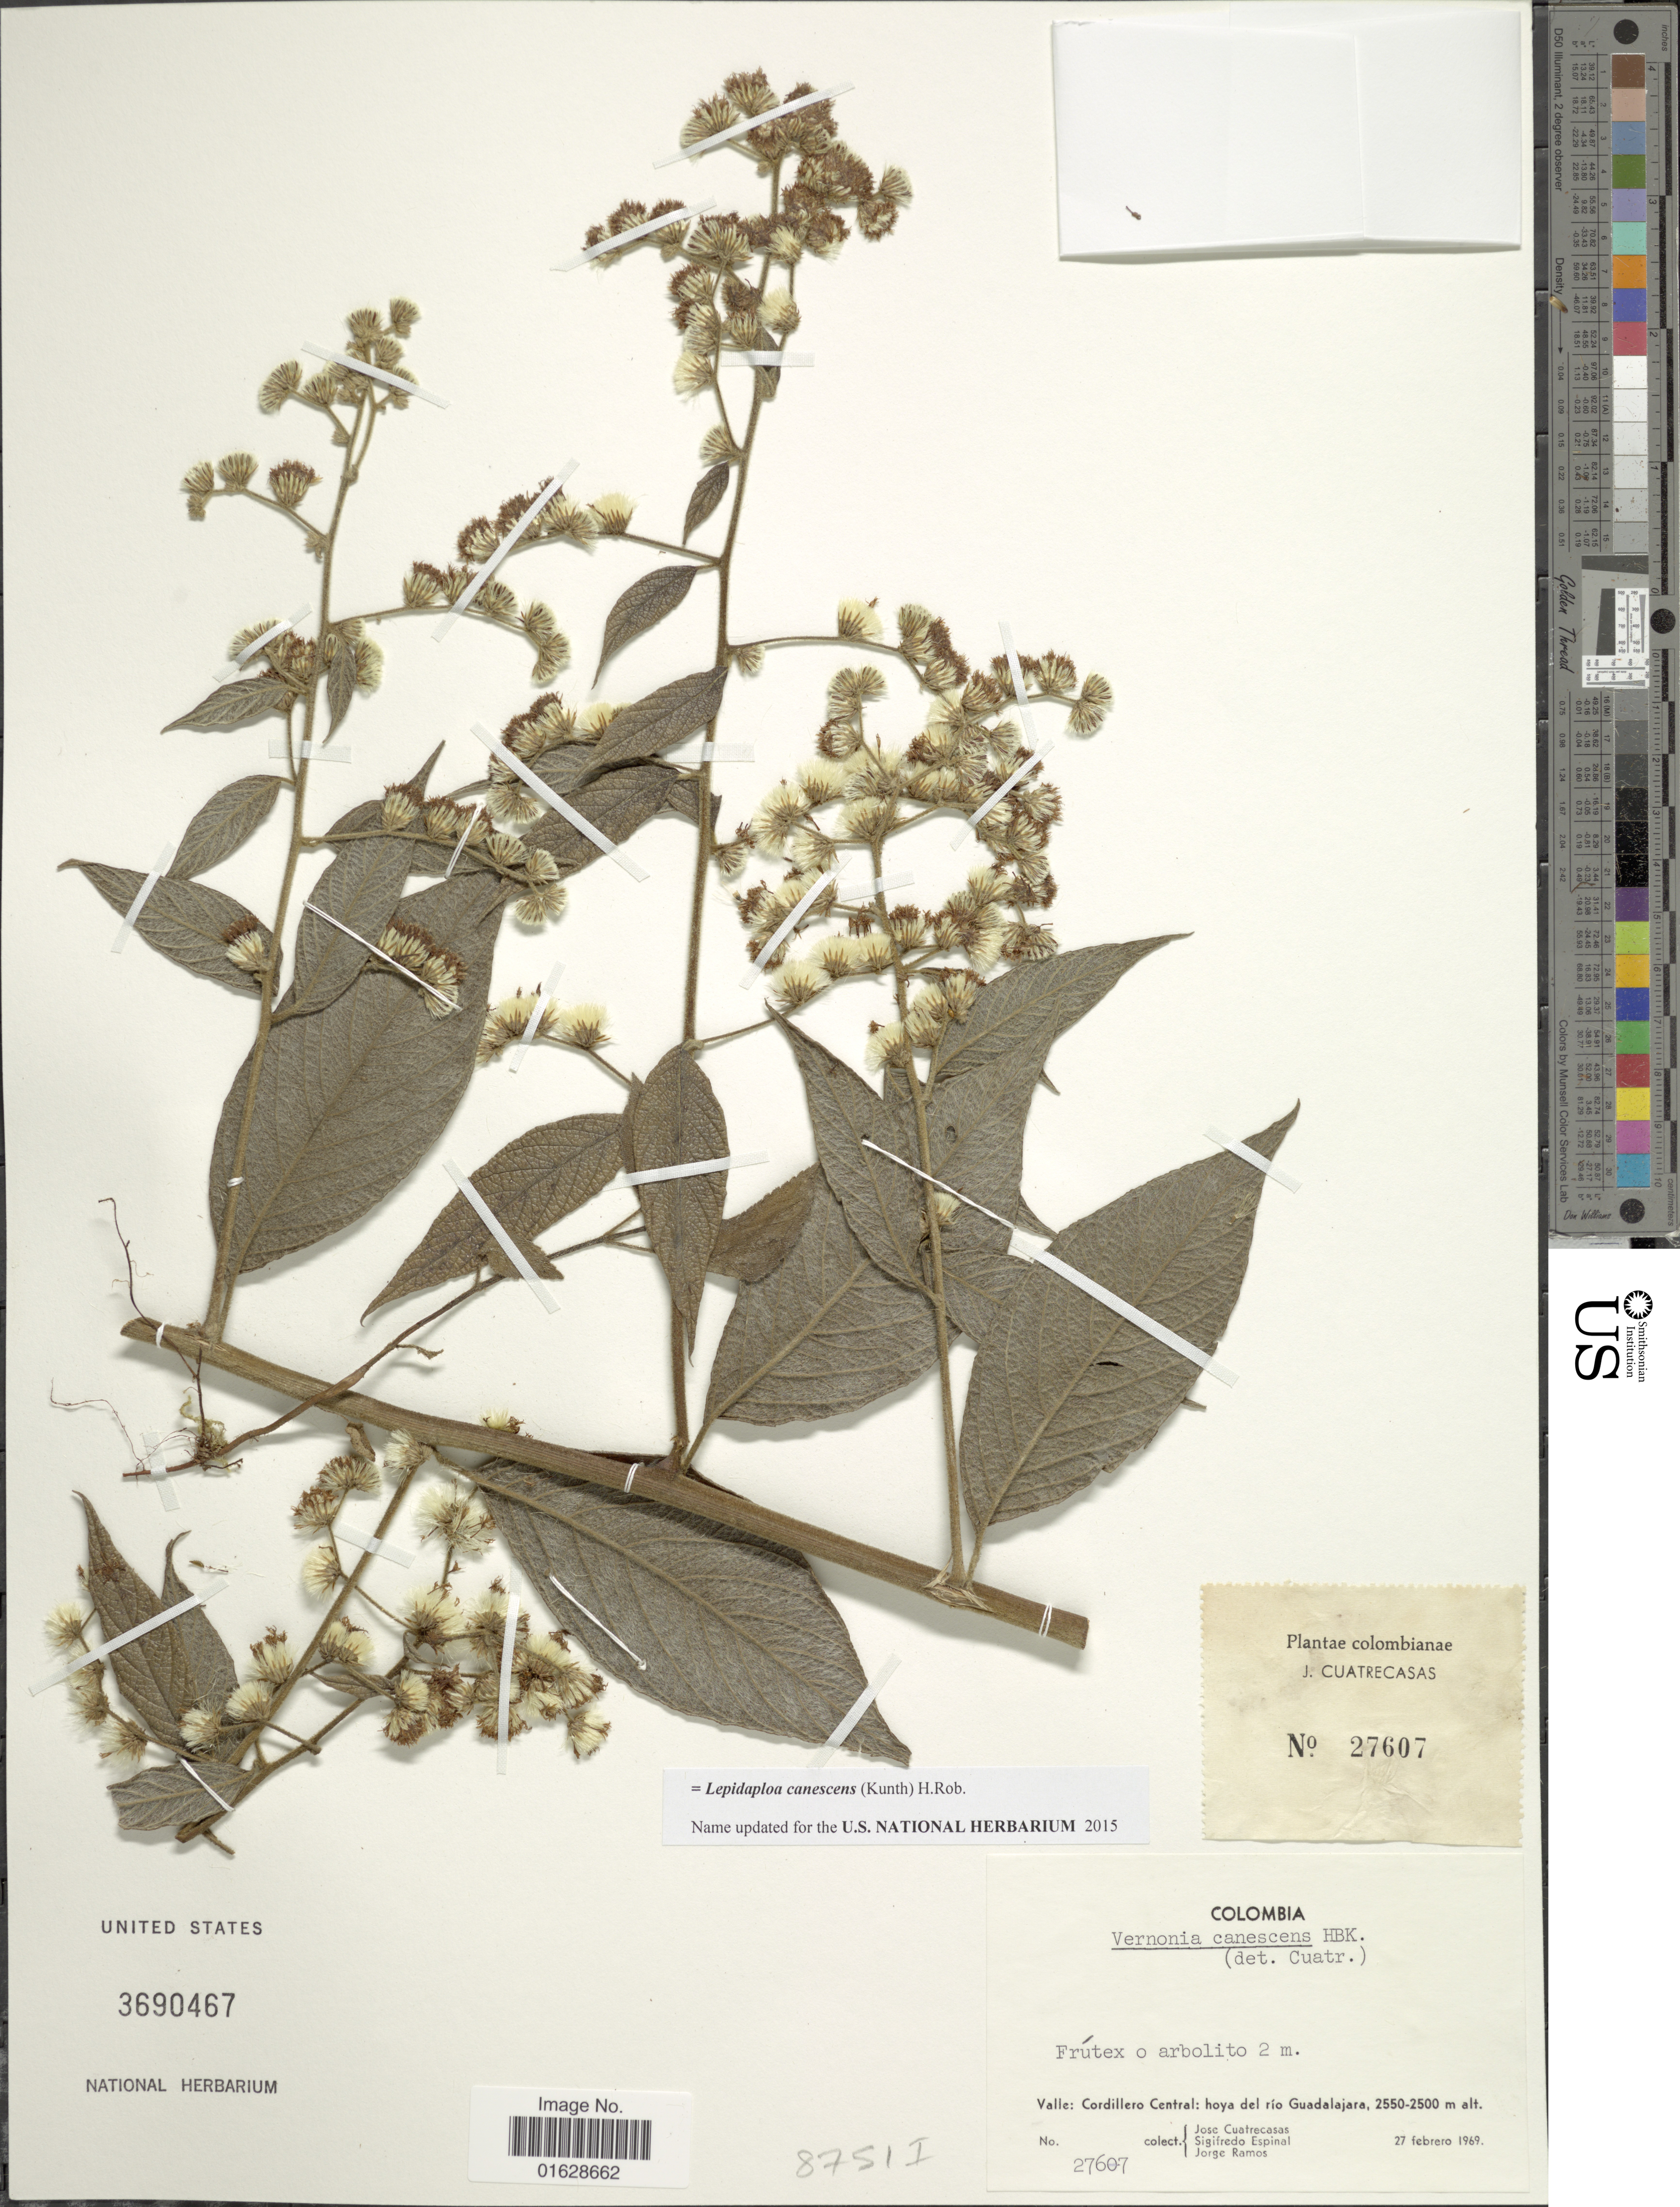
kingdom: Plantae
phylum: Tracheophyta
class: Magnoliopsida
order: Asterales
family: Asteraceae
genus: Lepidaploa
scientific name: Lepidaploa canescens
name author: (Kunth) H. Rob.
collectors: J. Cuatrecasas, S. T. Espinal & J. Ramos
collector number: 27607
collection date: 1969-02-27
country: Colombia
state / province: Valle del Cauca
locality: Colombia. Valle: Cordillero Central: hoya del rio Guadalajara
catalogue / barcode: US 3690467